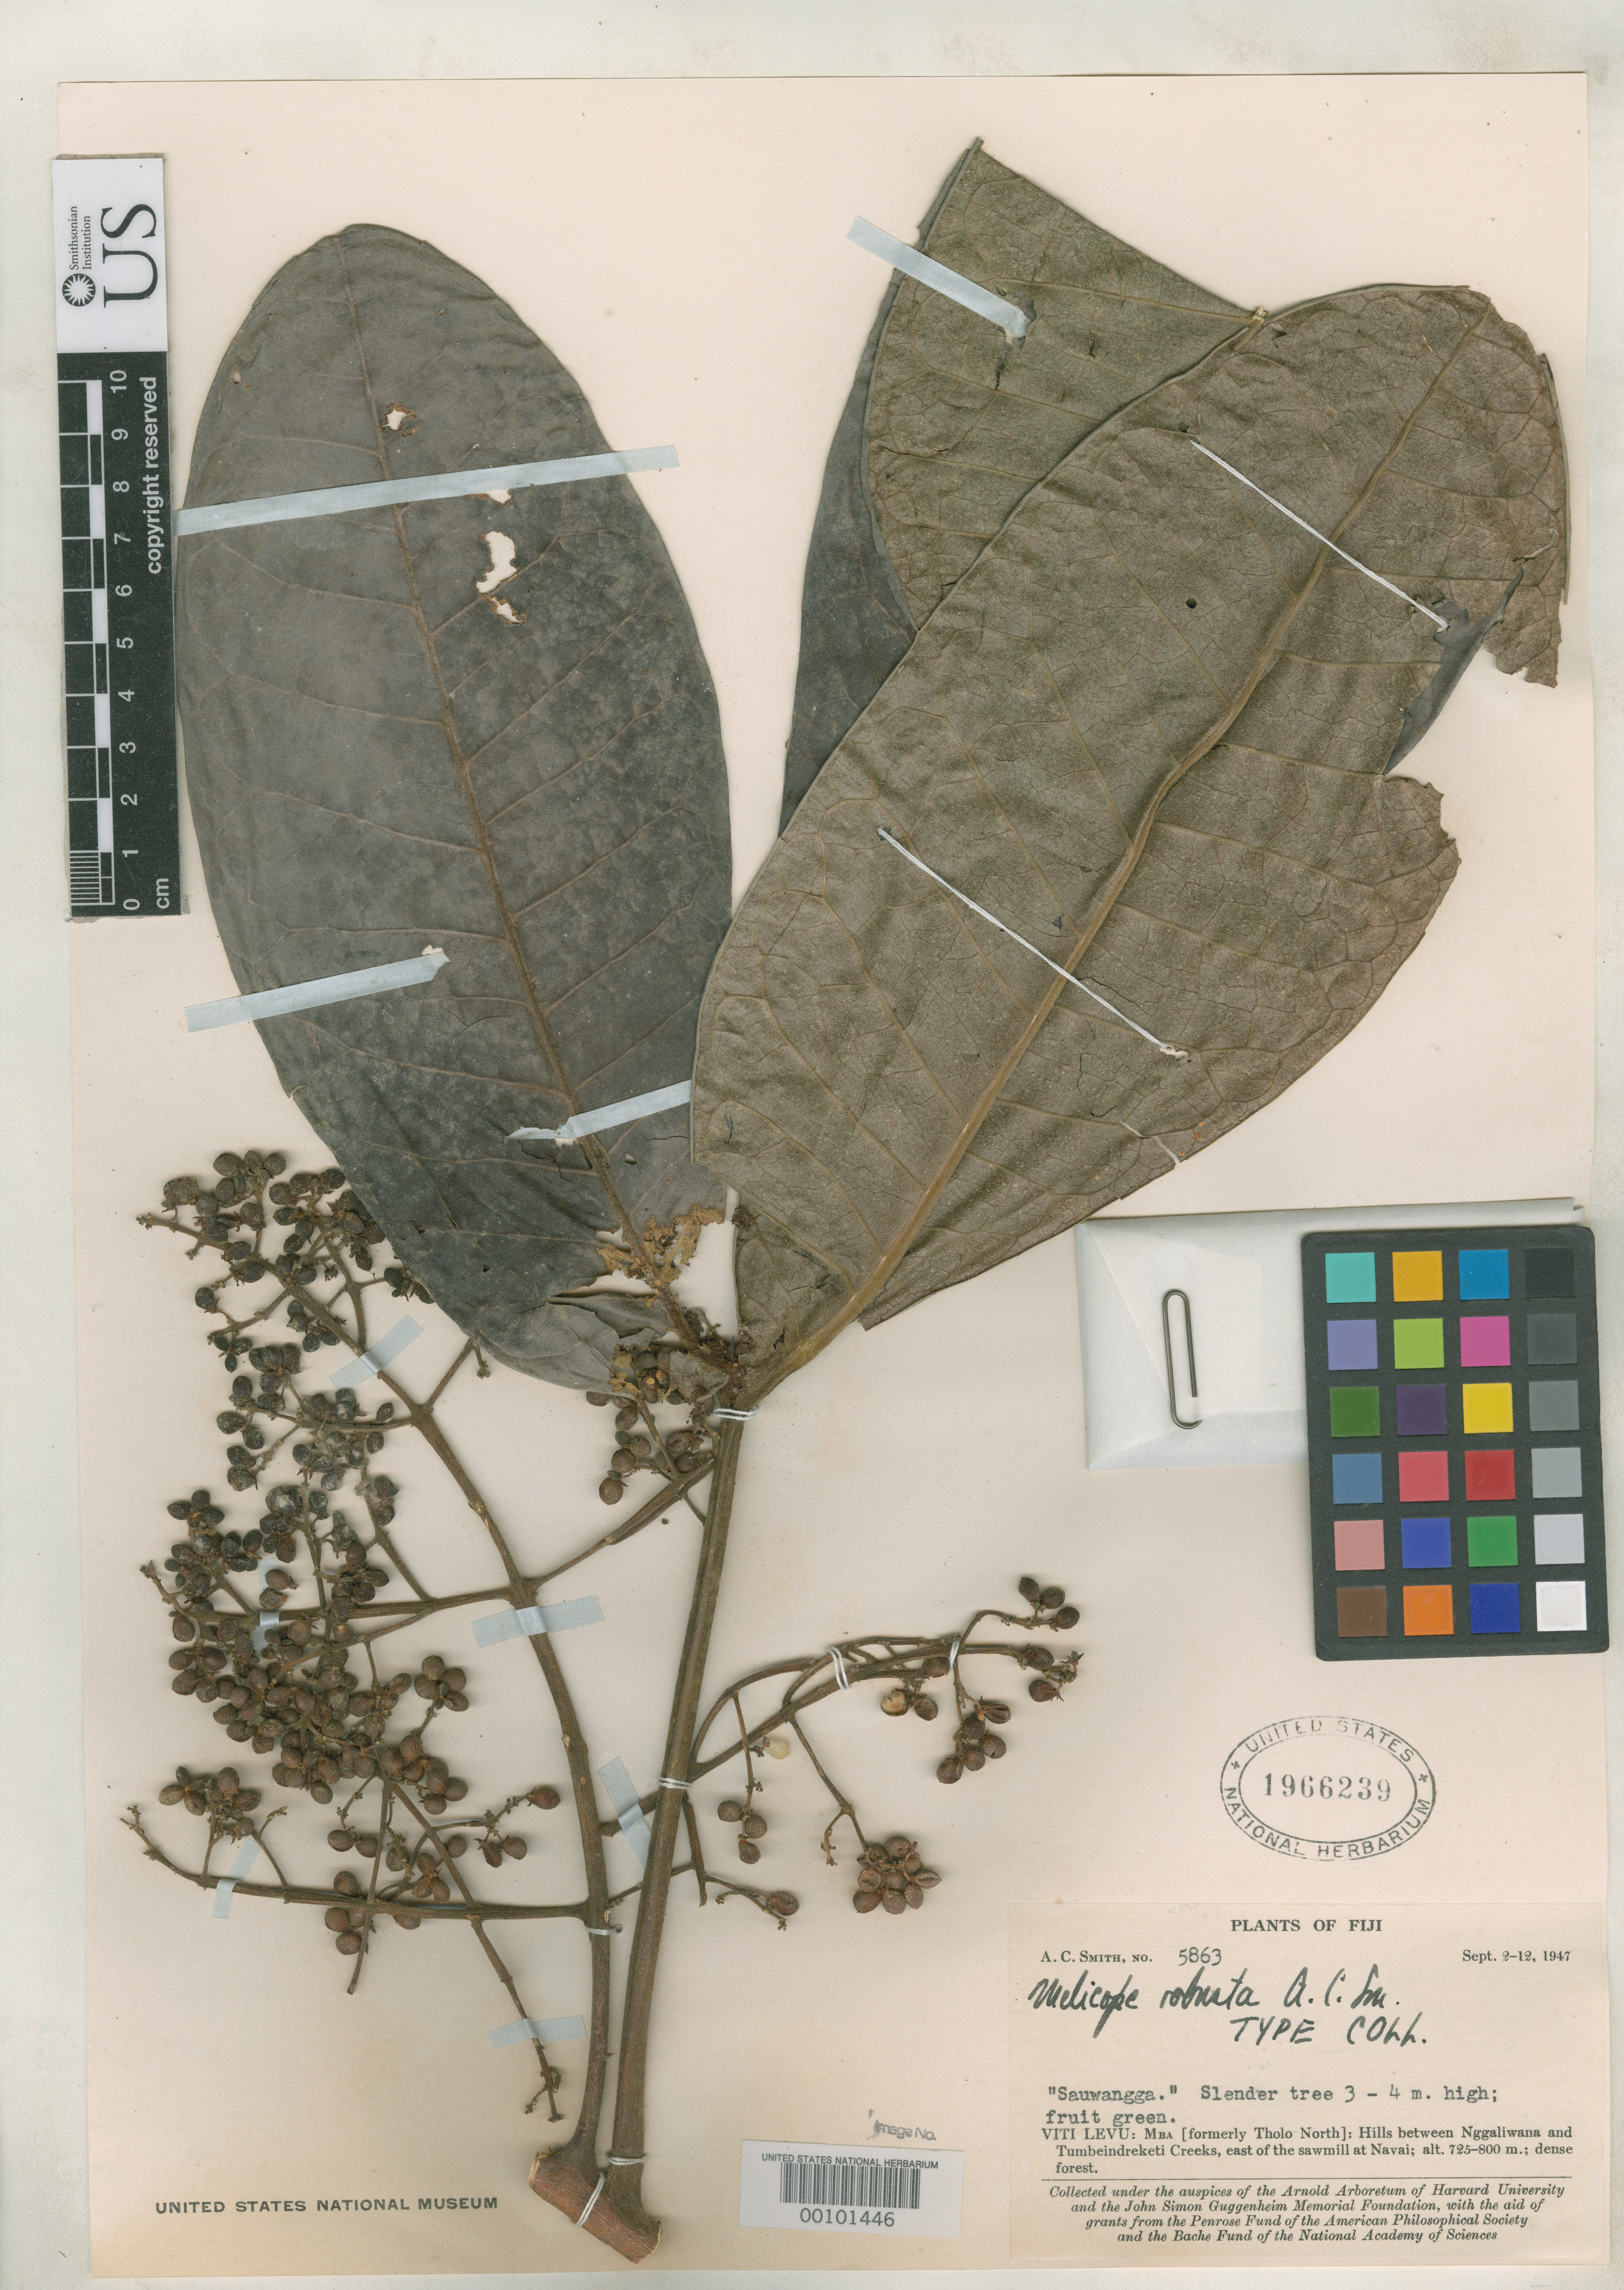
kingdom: Plantae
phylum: Tracheophyta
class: Magnoliopsida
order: Sapindales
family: Rutaceae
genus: Melicope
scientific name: Melicope robusta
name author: A.C. Sm.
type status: Isotype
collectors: A. C. Smith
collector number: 5863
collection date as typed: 02 Sep 1947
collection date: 1947-09-02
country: Fiji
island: Viti Levu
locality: Mba, hills between Nggaliwana & Tumbeindreketi Creeks,e of sawmill at Navai. [Viti Levu Group]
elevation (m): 725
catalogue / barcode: US 1966239